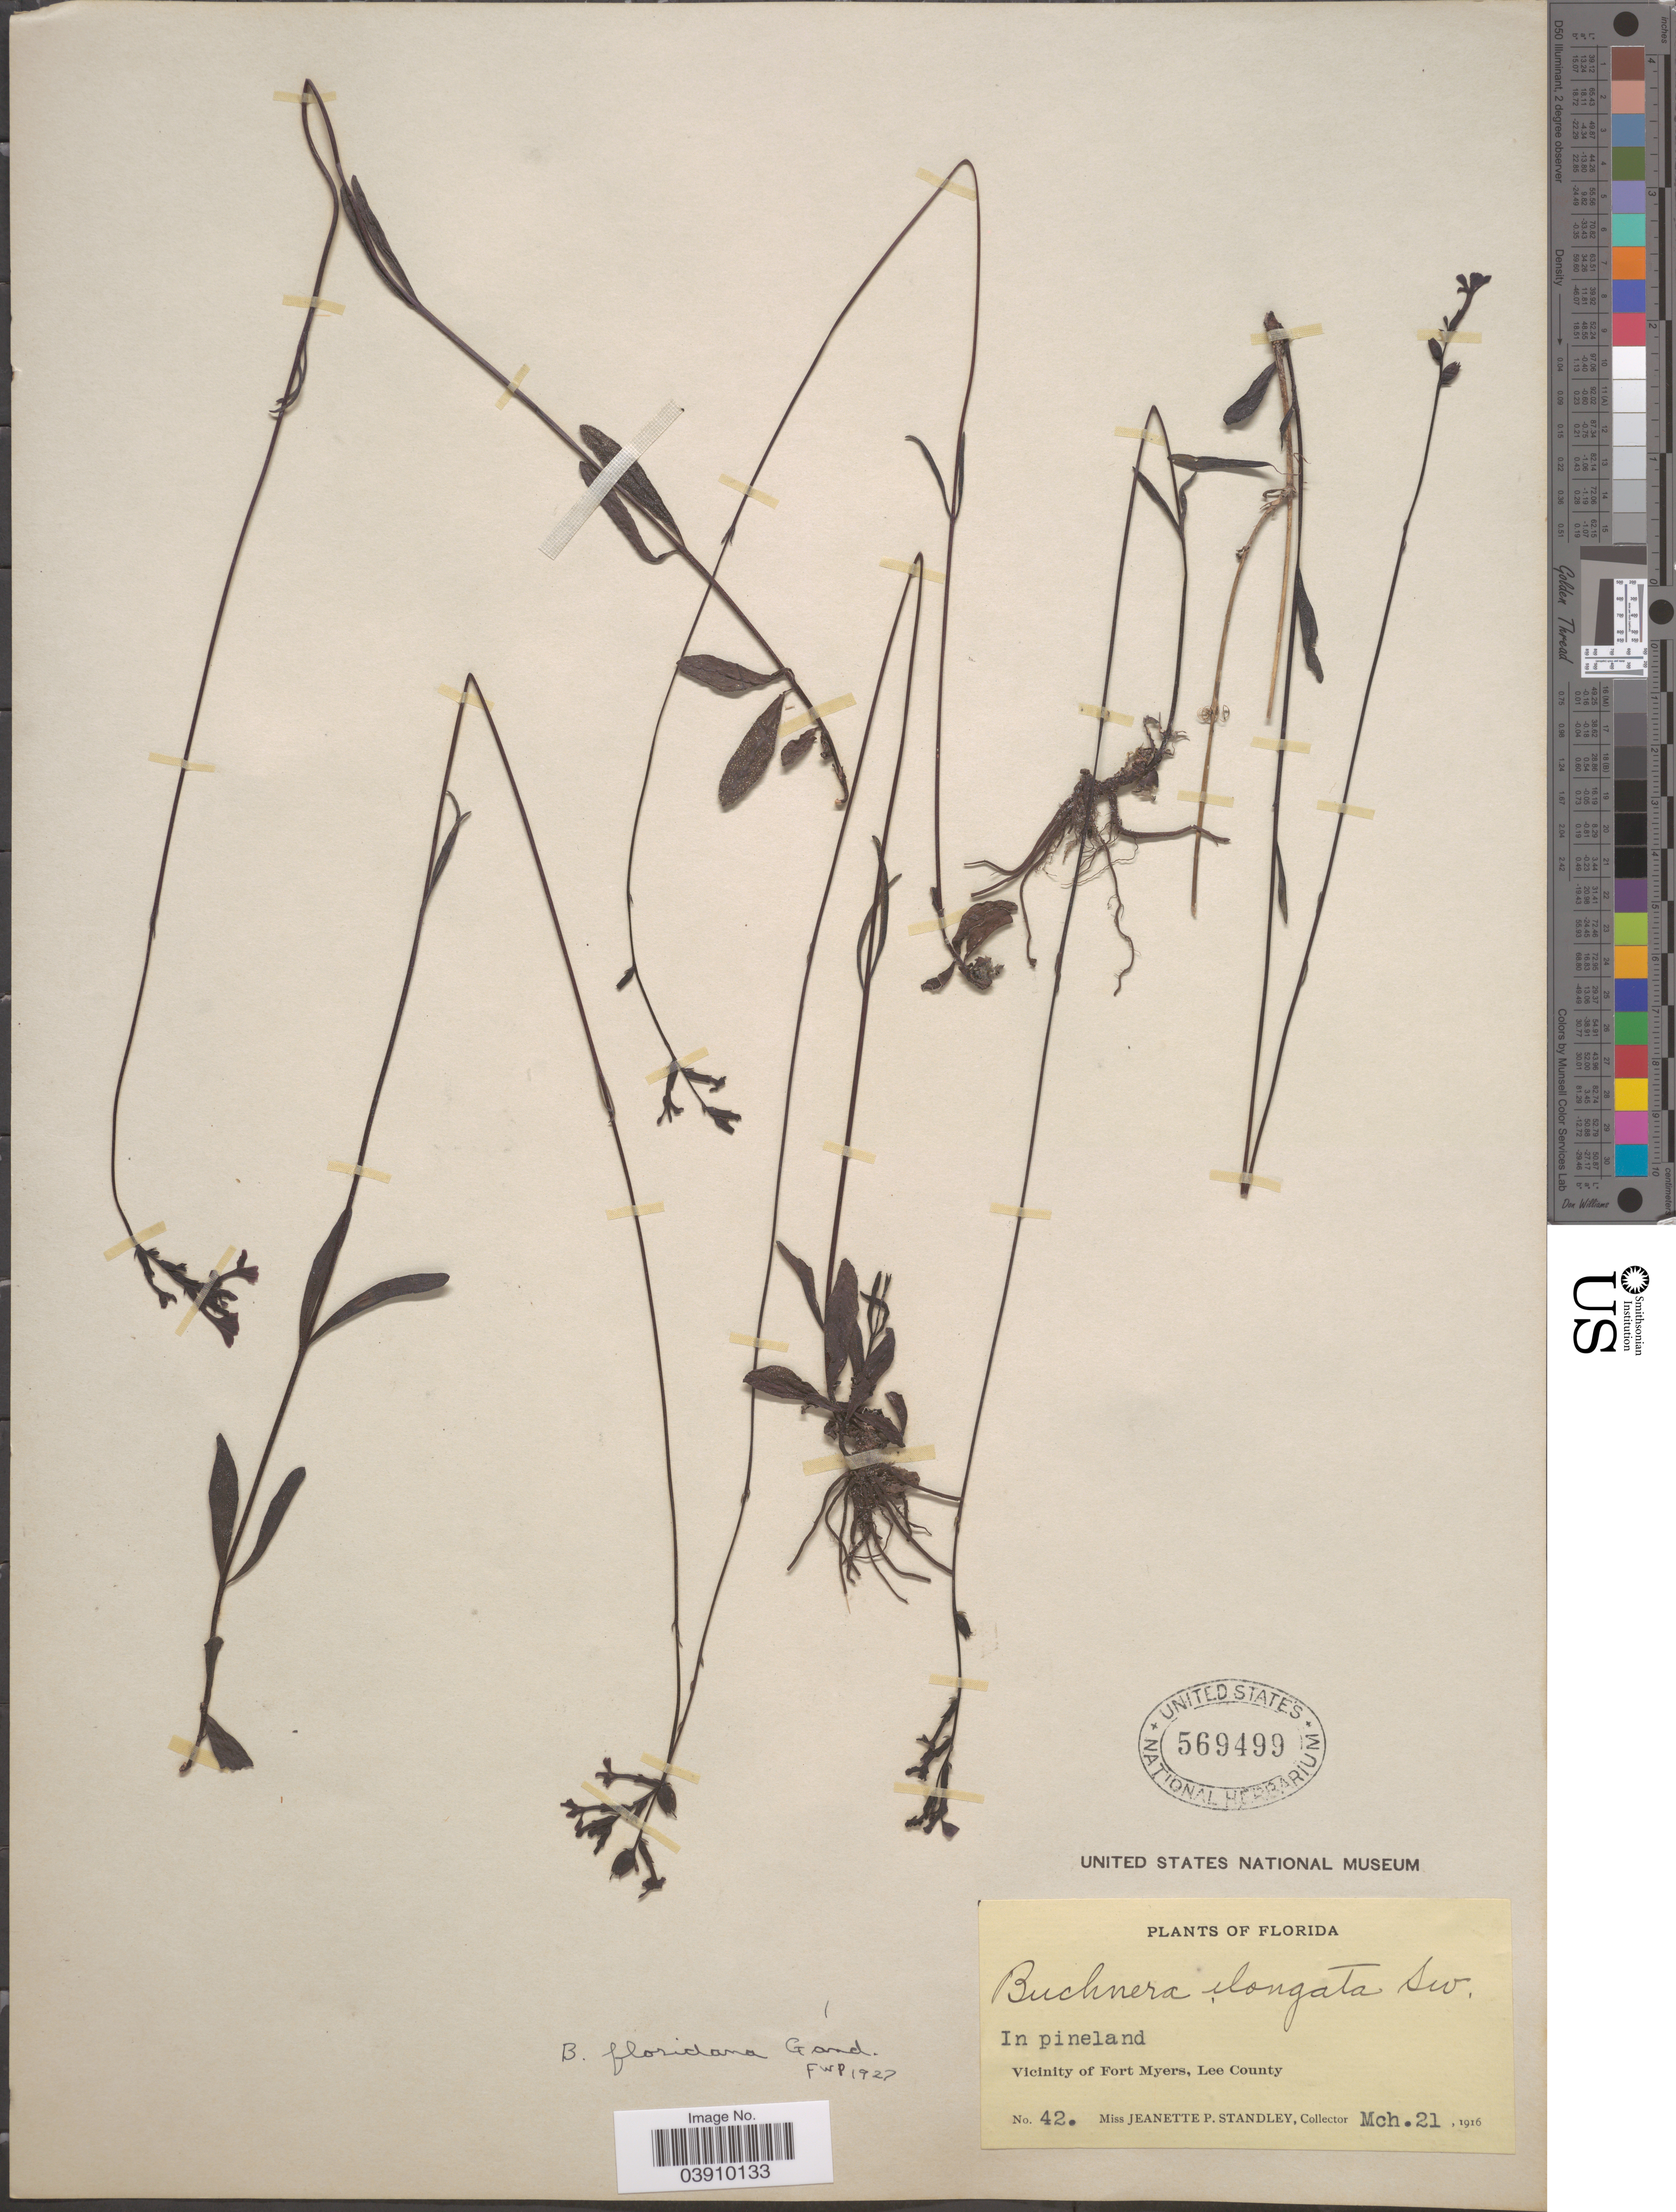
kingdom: Plantae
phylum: Tracheophyta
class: Magnoliopsida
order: Lamiales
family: Orobanchaceae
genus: Buchnera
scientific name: Buchnera floridana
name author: Gand.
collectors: J. P. Standley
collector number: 42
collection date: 1916-03-21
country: United States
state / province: Florida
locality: Vicinity of Fort Myers, Lee County.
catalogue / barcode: US 569499